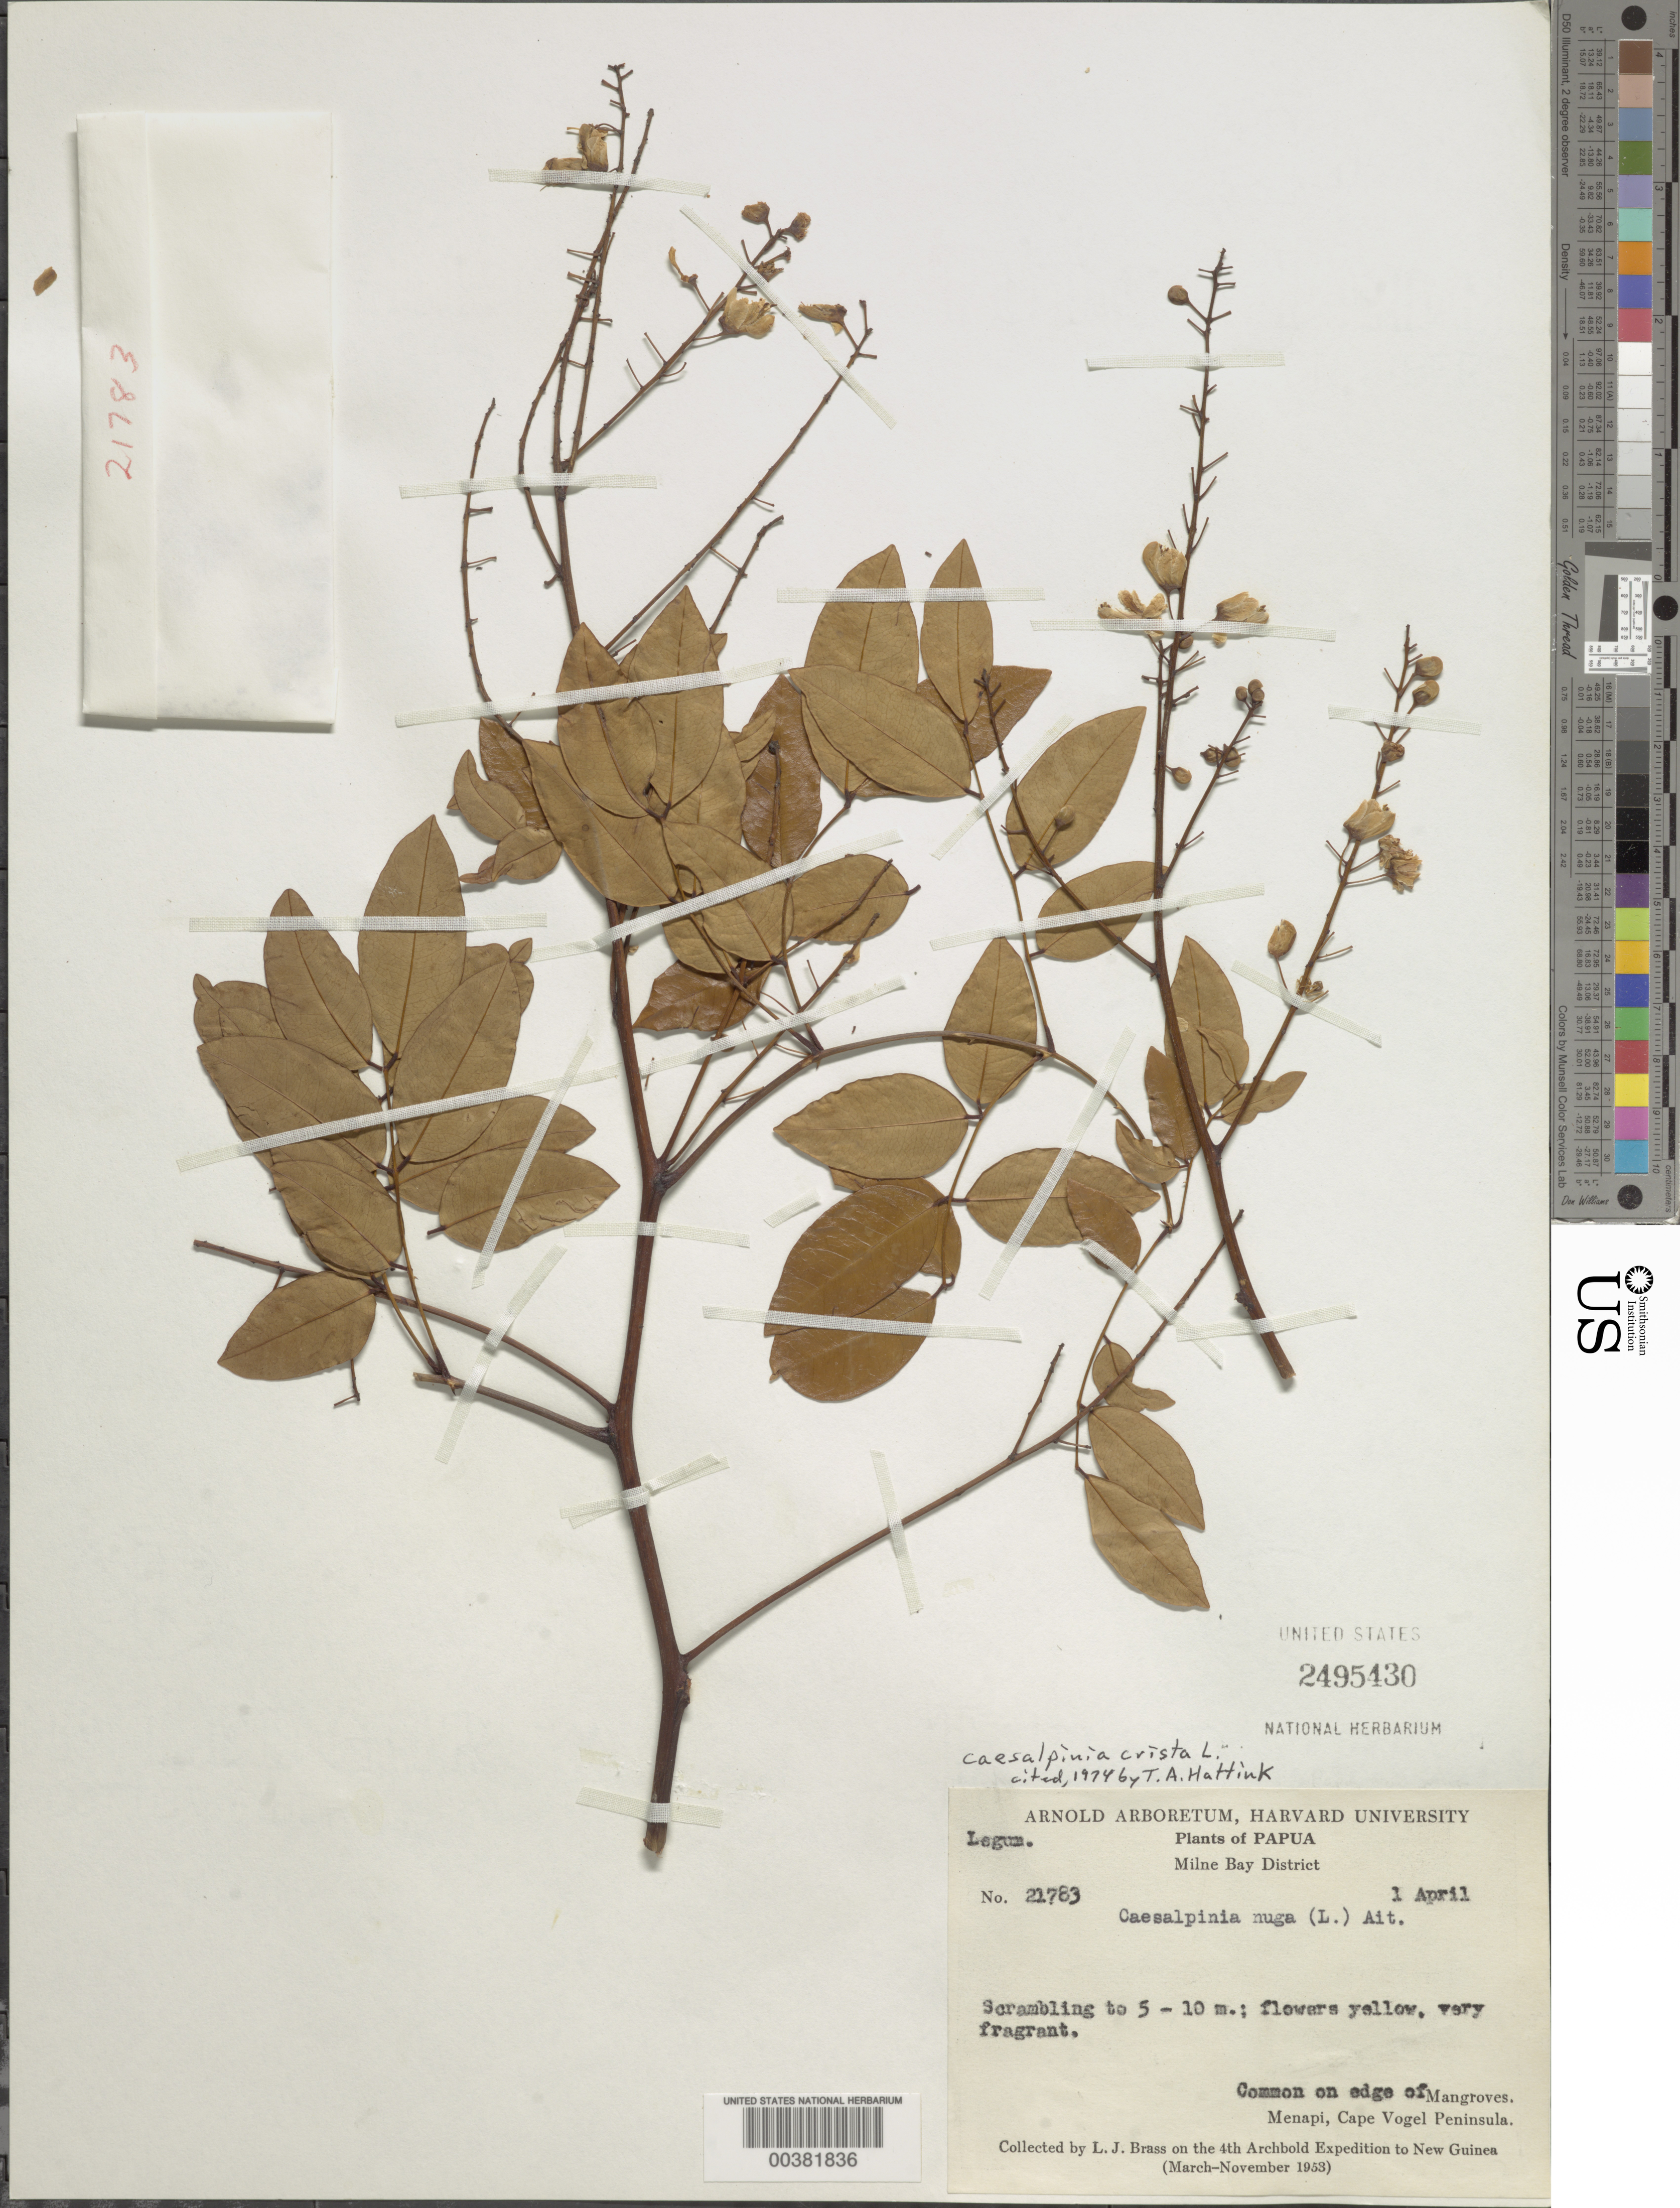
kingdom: Plantae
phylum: Tracheophyta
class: Magnoliopsida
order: Fabales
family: Fabaceae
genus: Ticanto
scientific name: Ticanto crista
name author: (L.) R. Clark & Gagnon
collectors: L. J. Brass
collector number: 21783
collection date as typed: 01 Apr 1953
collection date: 1953-04-01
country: Papua New Guinea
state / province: Milne Bay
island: New Guinea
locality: Menapi, cape vogel peninsula; milne bay dist.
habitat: On edge of mangroves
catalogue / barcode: US 2495430